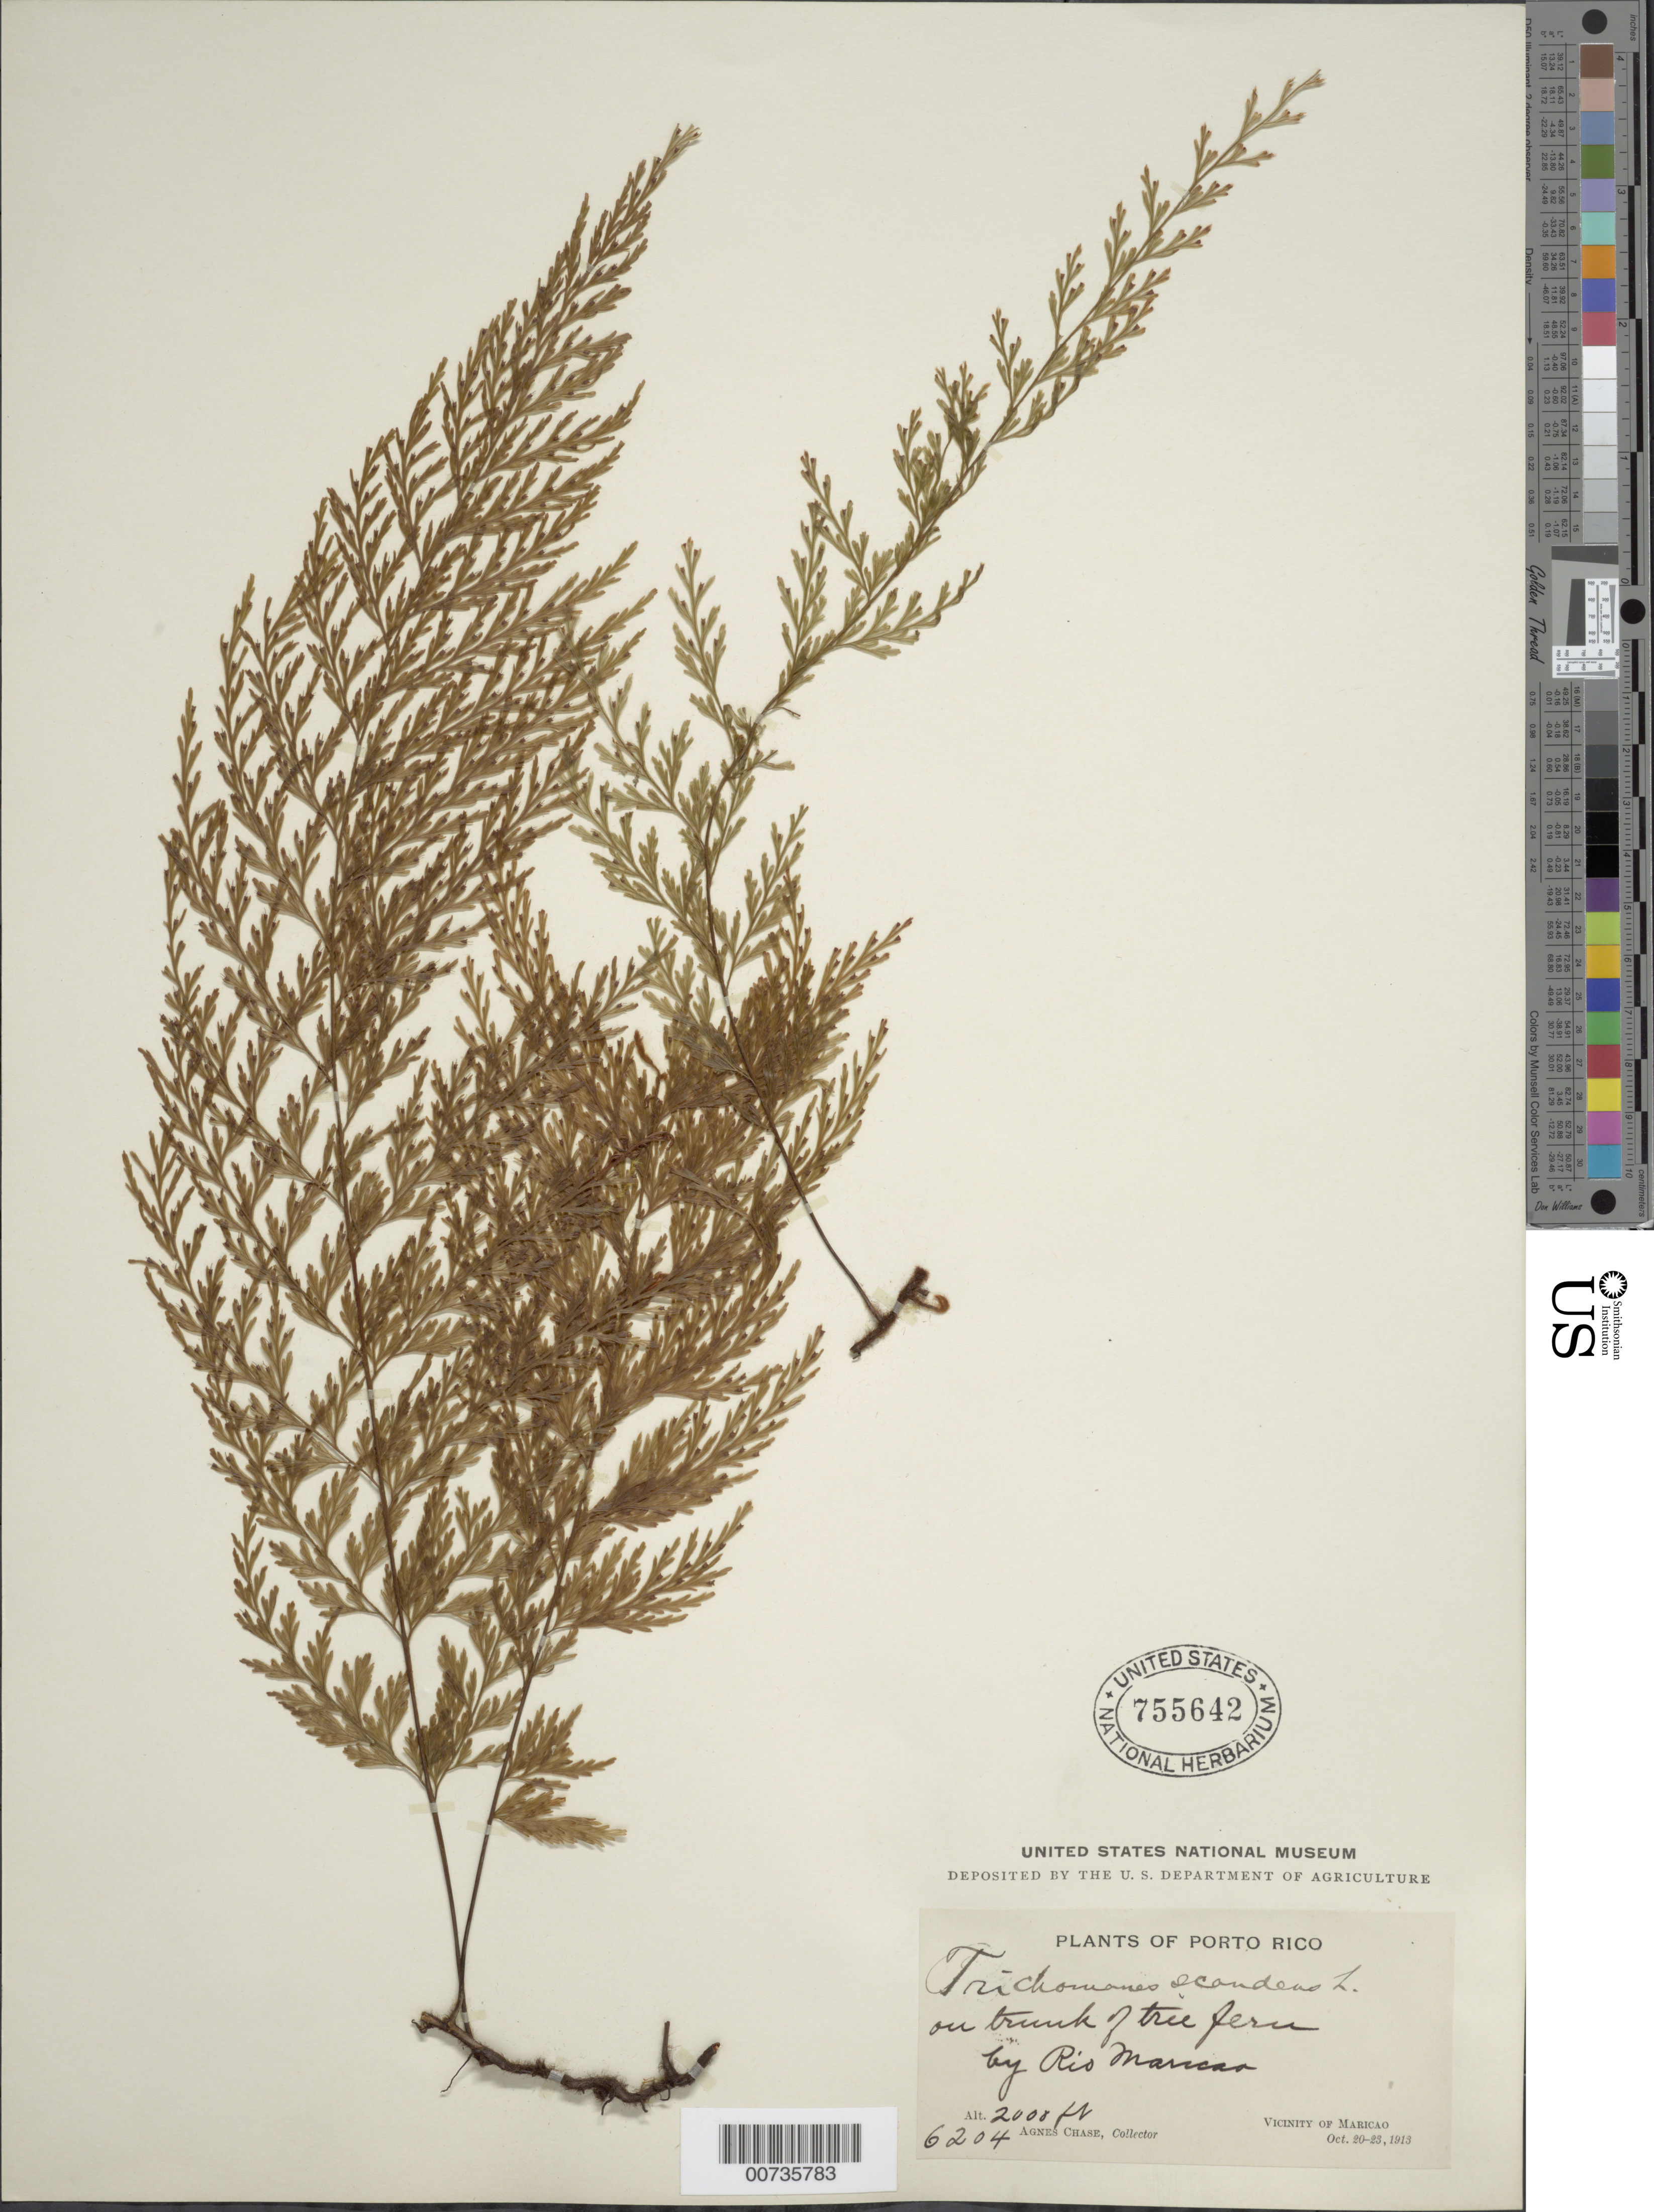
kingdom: Plantae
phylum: Tracheophyta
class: Polypodiopsida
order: Hymenophyllales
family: Hymenophyllaceae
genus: Trichomanes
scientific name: Trichomanes scandens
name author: L.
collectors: A. Chase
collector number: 6204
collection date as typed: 20 Oct 1913 to 23 Oct 1913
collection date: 1913-10-20/1913-10-23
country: Puerto Rico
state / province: Maricao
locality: Rio Maricao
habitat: On trunk of tree fern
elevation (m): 610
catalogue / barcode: US 755642